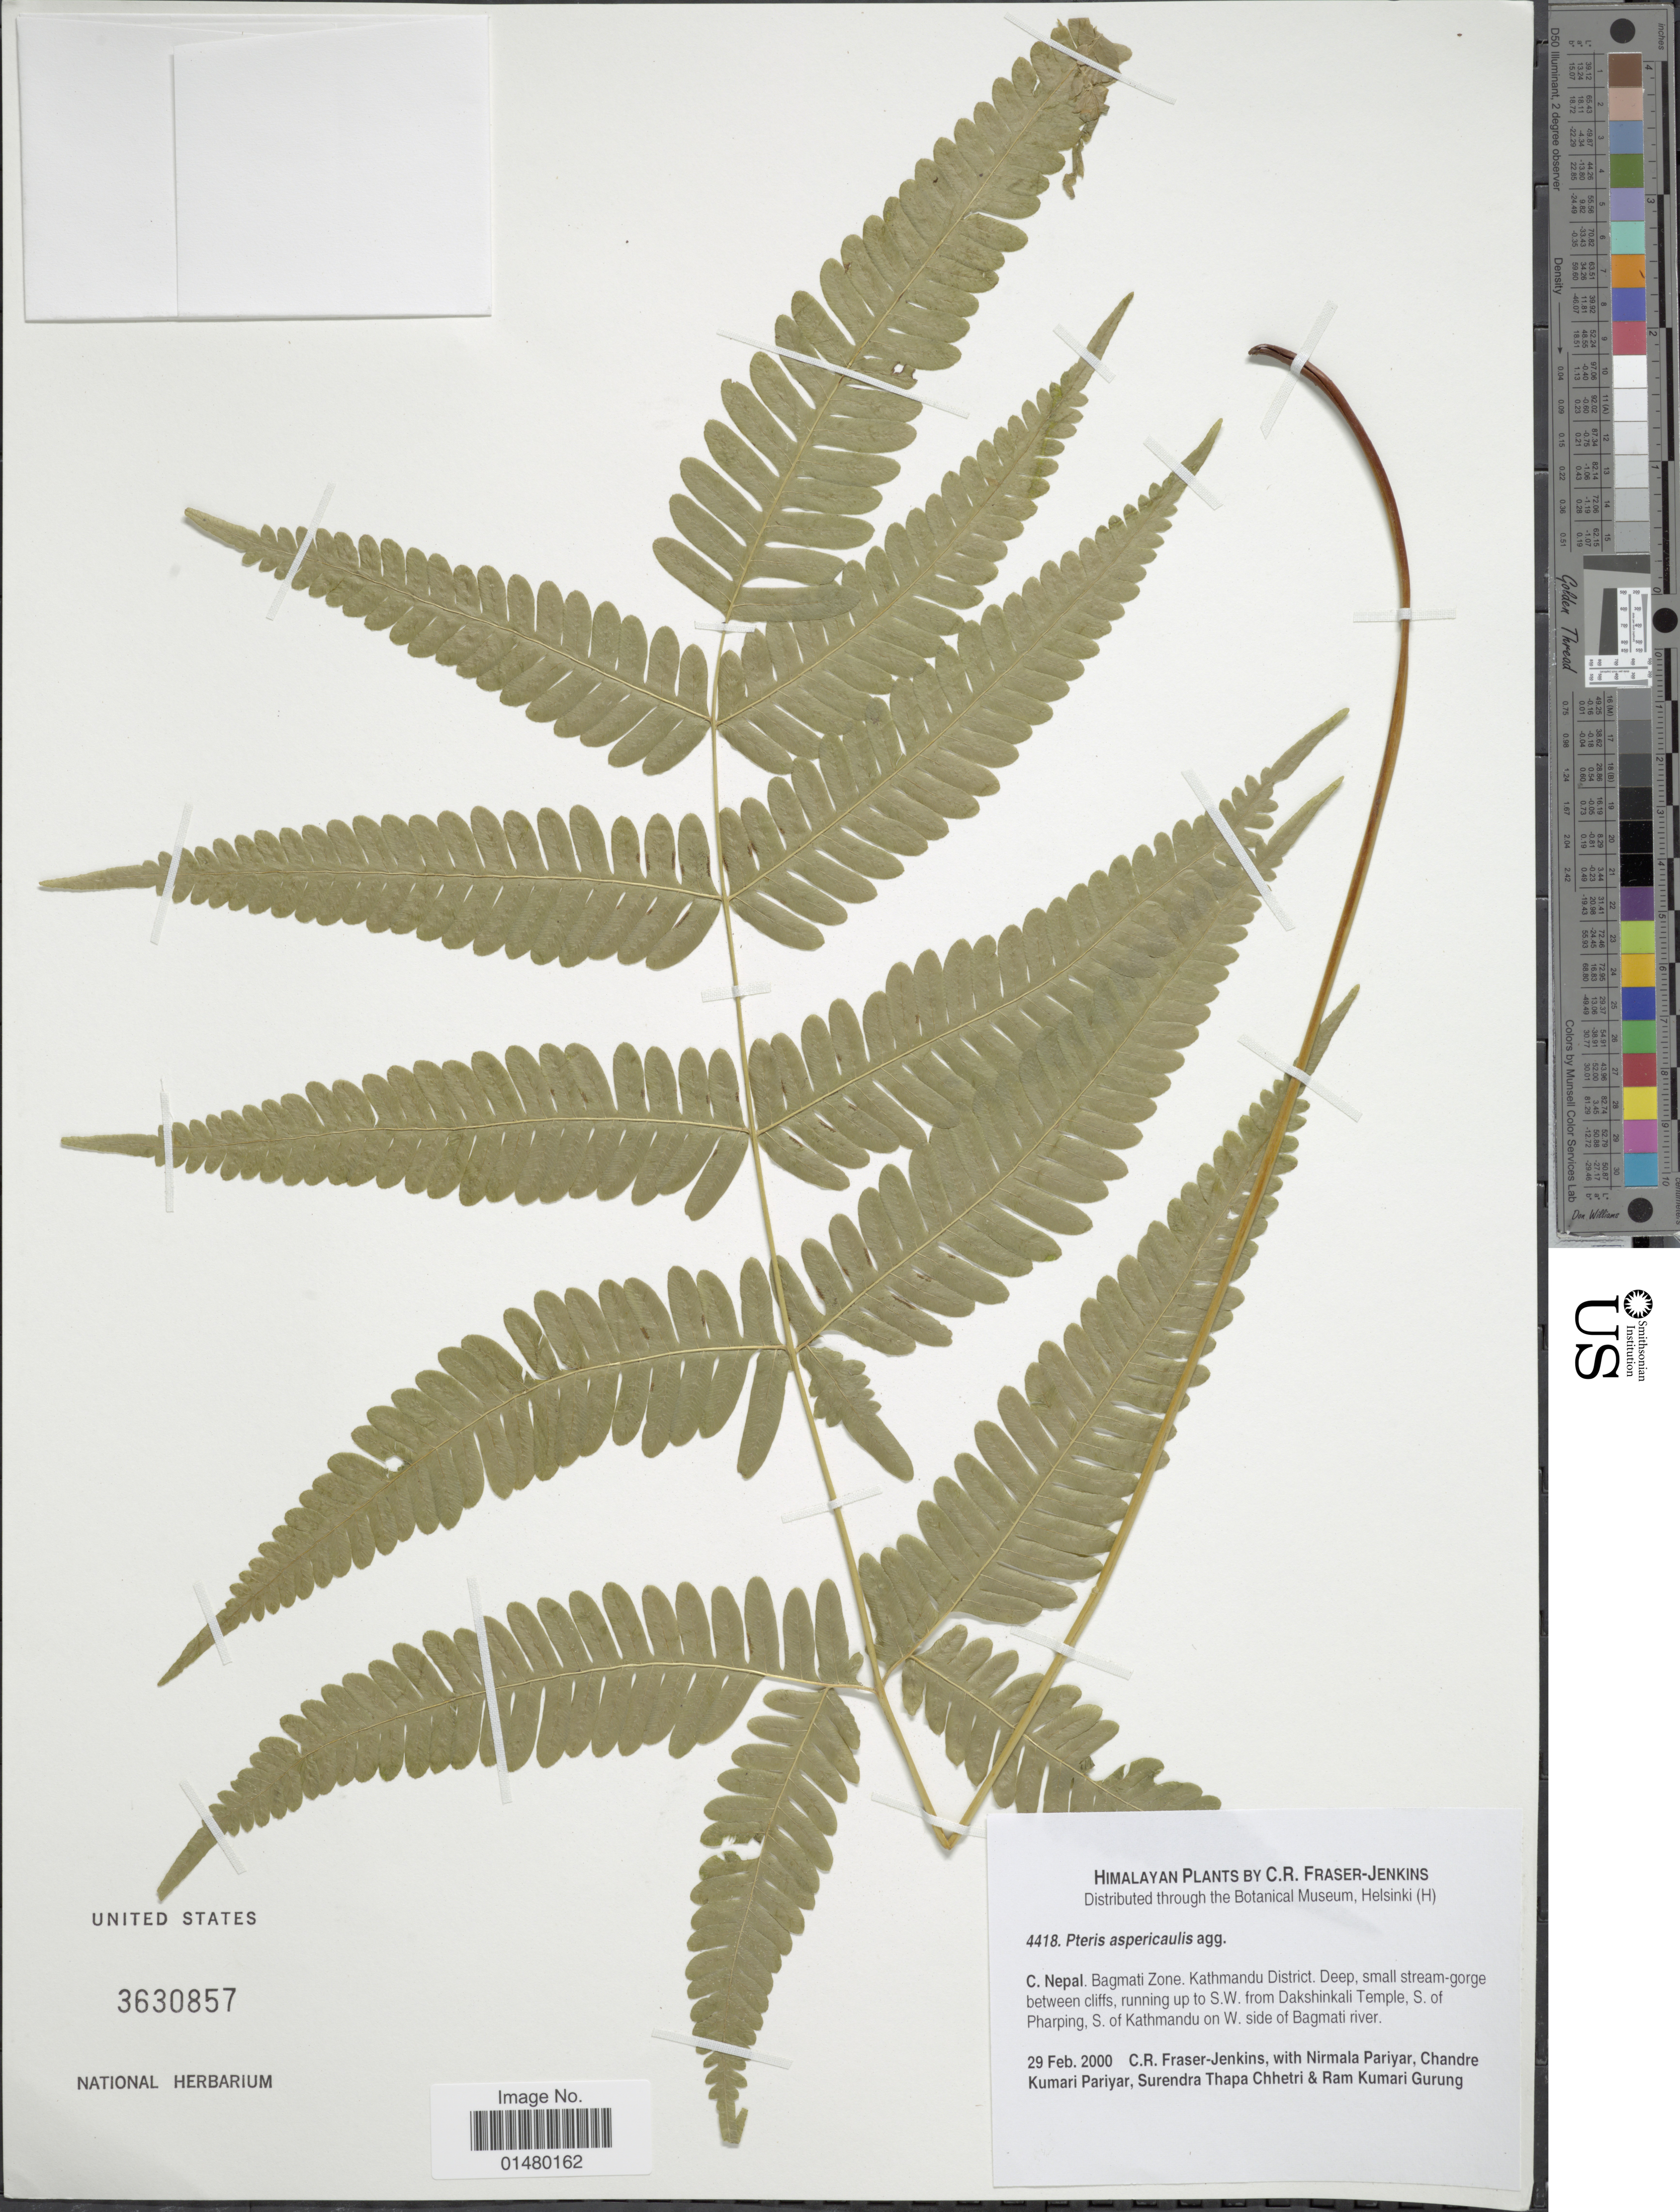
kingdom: Plantae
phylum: Tracheophyta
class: Polypodiopsida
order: Polypodiales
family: Pteridaceae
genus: Pteris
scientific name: Pteris aspericaulis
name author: Wall. ex Hieron.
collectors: C. R. Fraser-Jenkins, N. Pariyar, C. Pariyar, S. Chhetri & R. Gurung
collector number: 4418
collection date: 2000-02-29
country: Nepal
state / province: Bagmati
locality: C Nepal. Bagmati Zone. kathmandu District, running up to S.W. from Dakshinkali Temple, S. of Pharping, S. of Kathmandu on W side of Bagmati river. Himalayan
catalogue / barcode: US 3630857